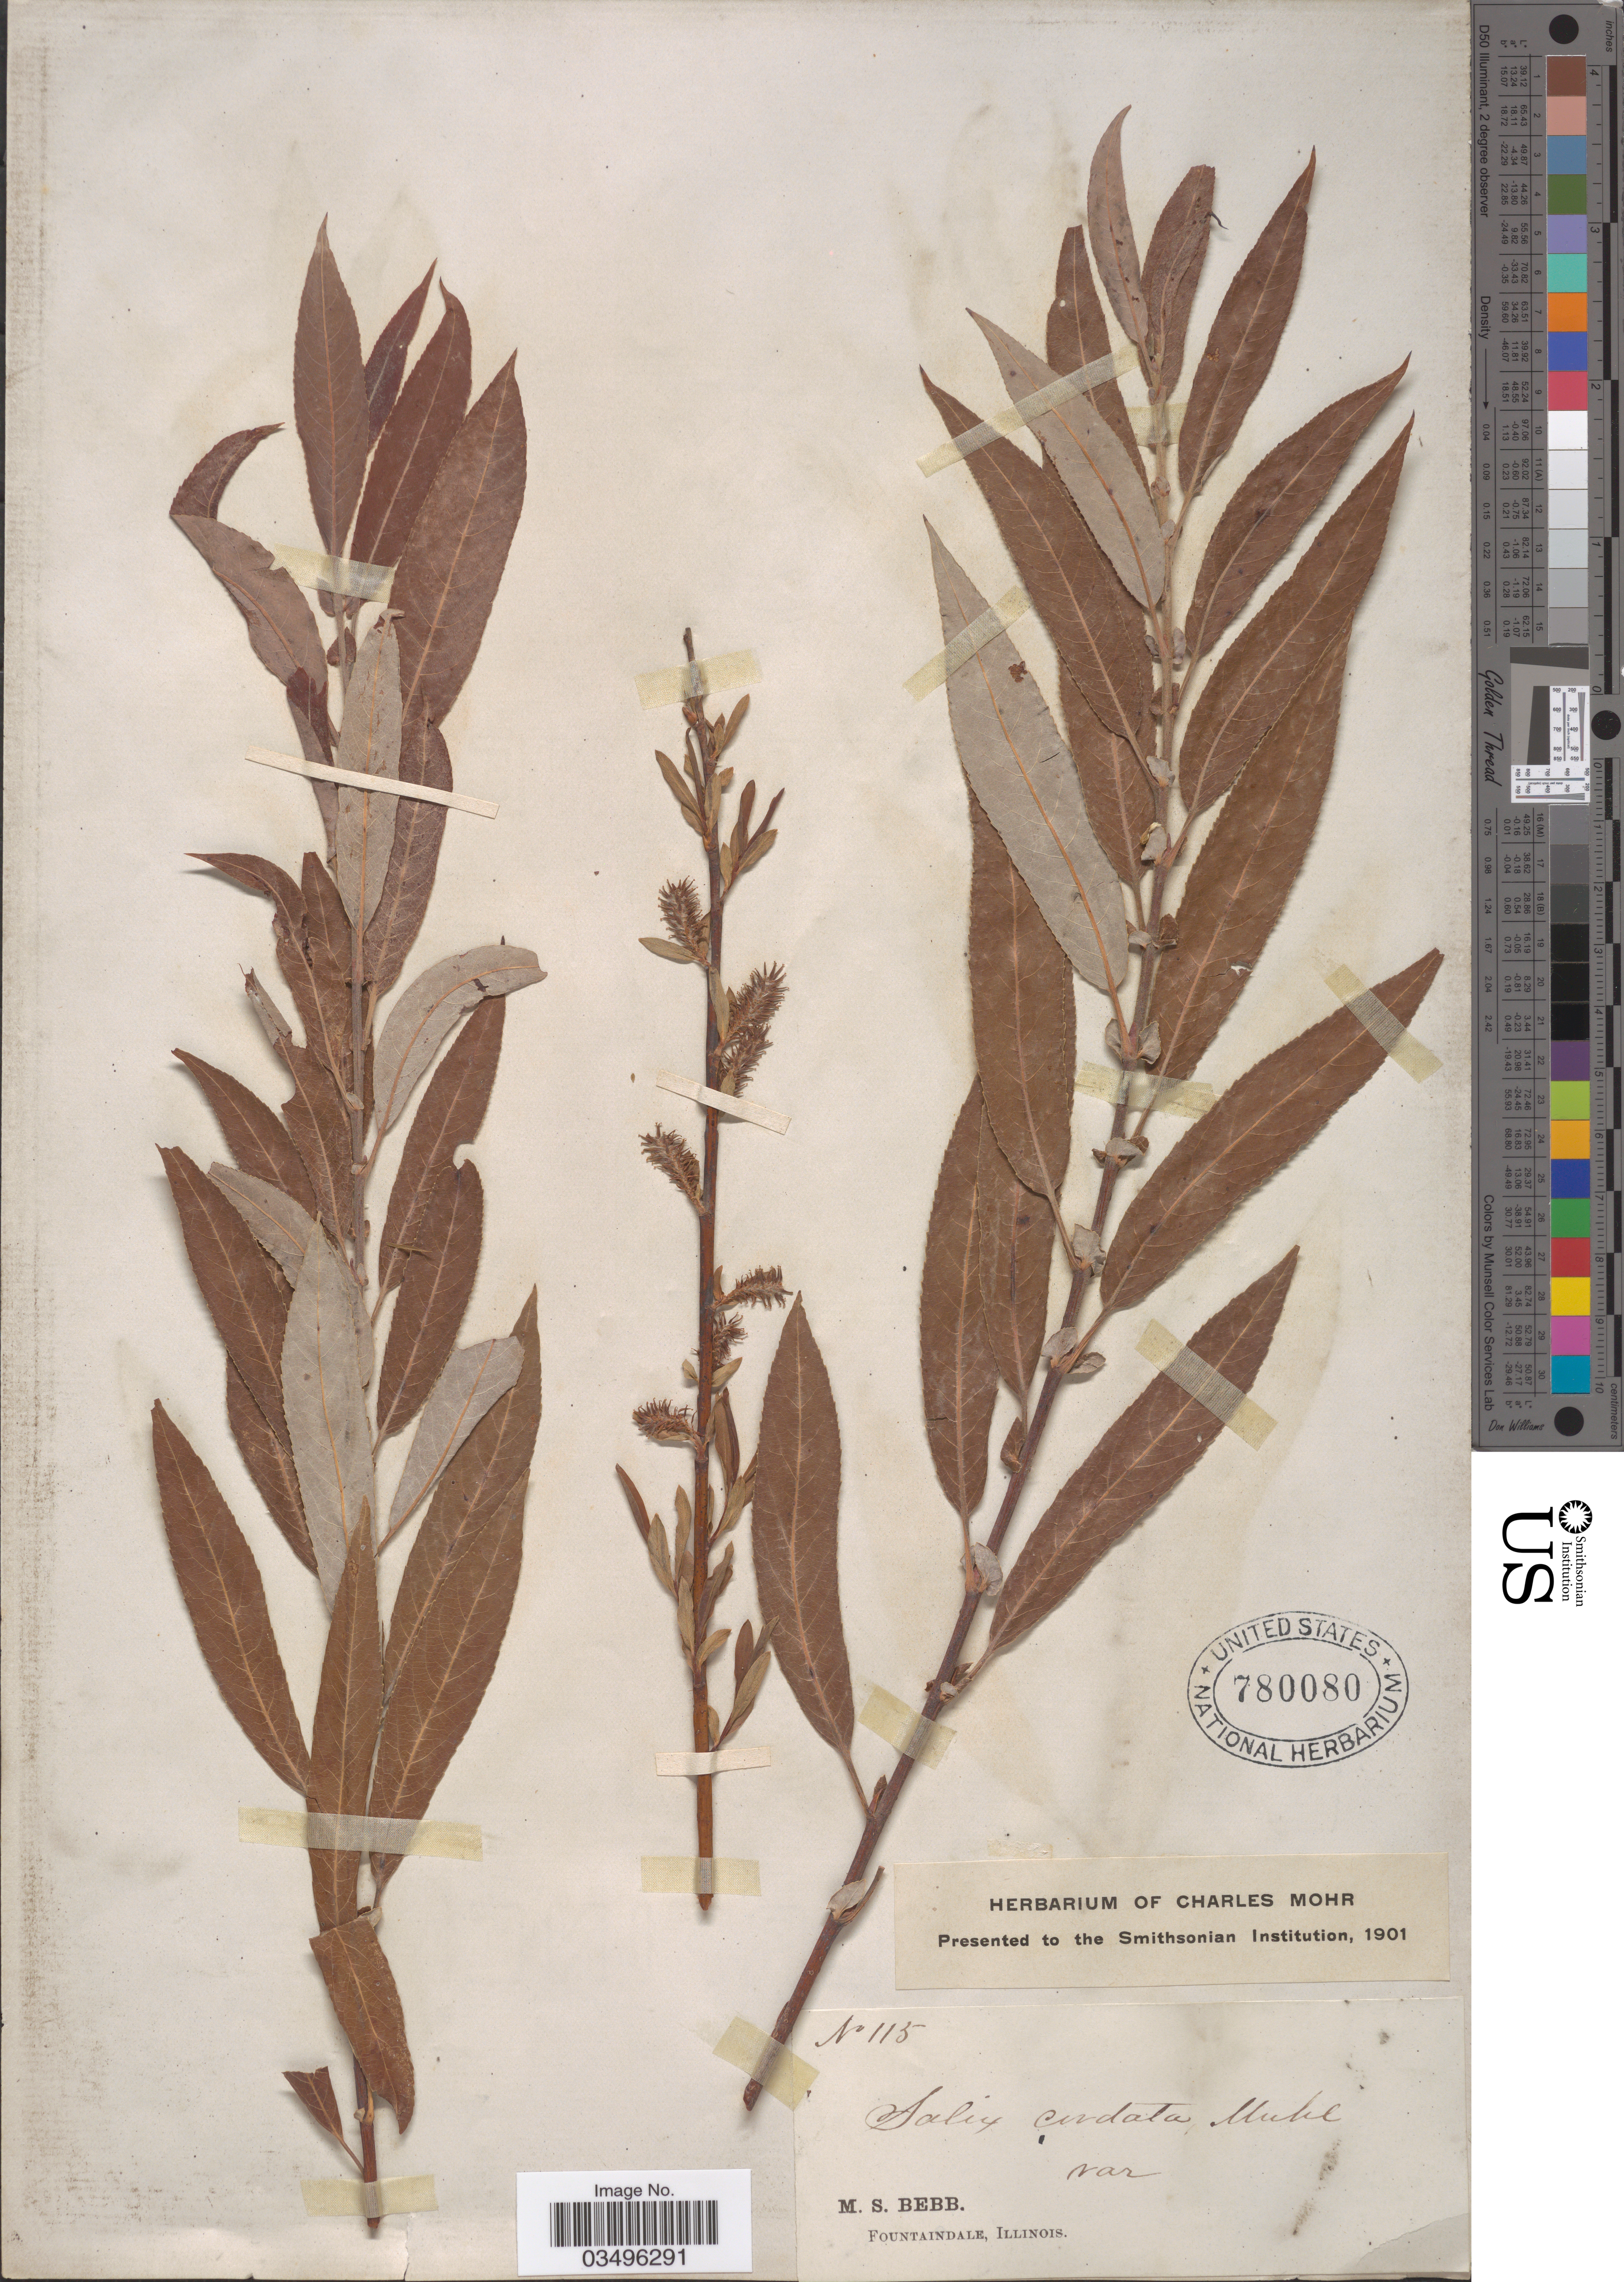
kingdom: Plantae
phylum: Tracheophyta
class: Magnoliopsida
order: Malpighiales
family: Salicaceae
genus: Salix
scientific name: Salix cordata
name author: Michx.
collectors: M. Bebb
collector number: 115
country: United States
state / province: Illinois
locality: Fountaindale.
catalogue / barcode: US 780080